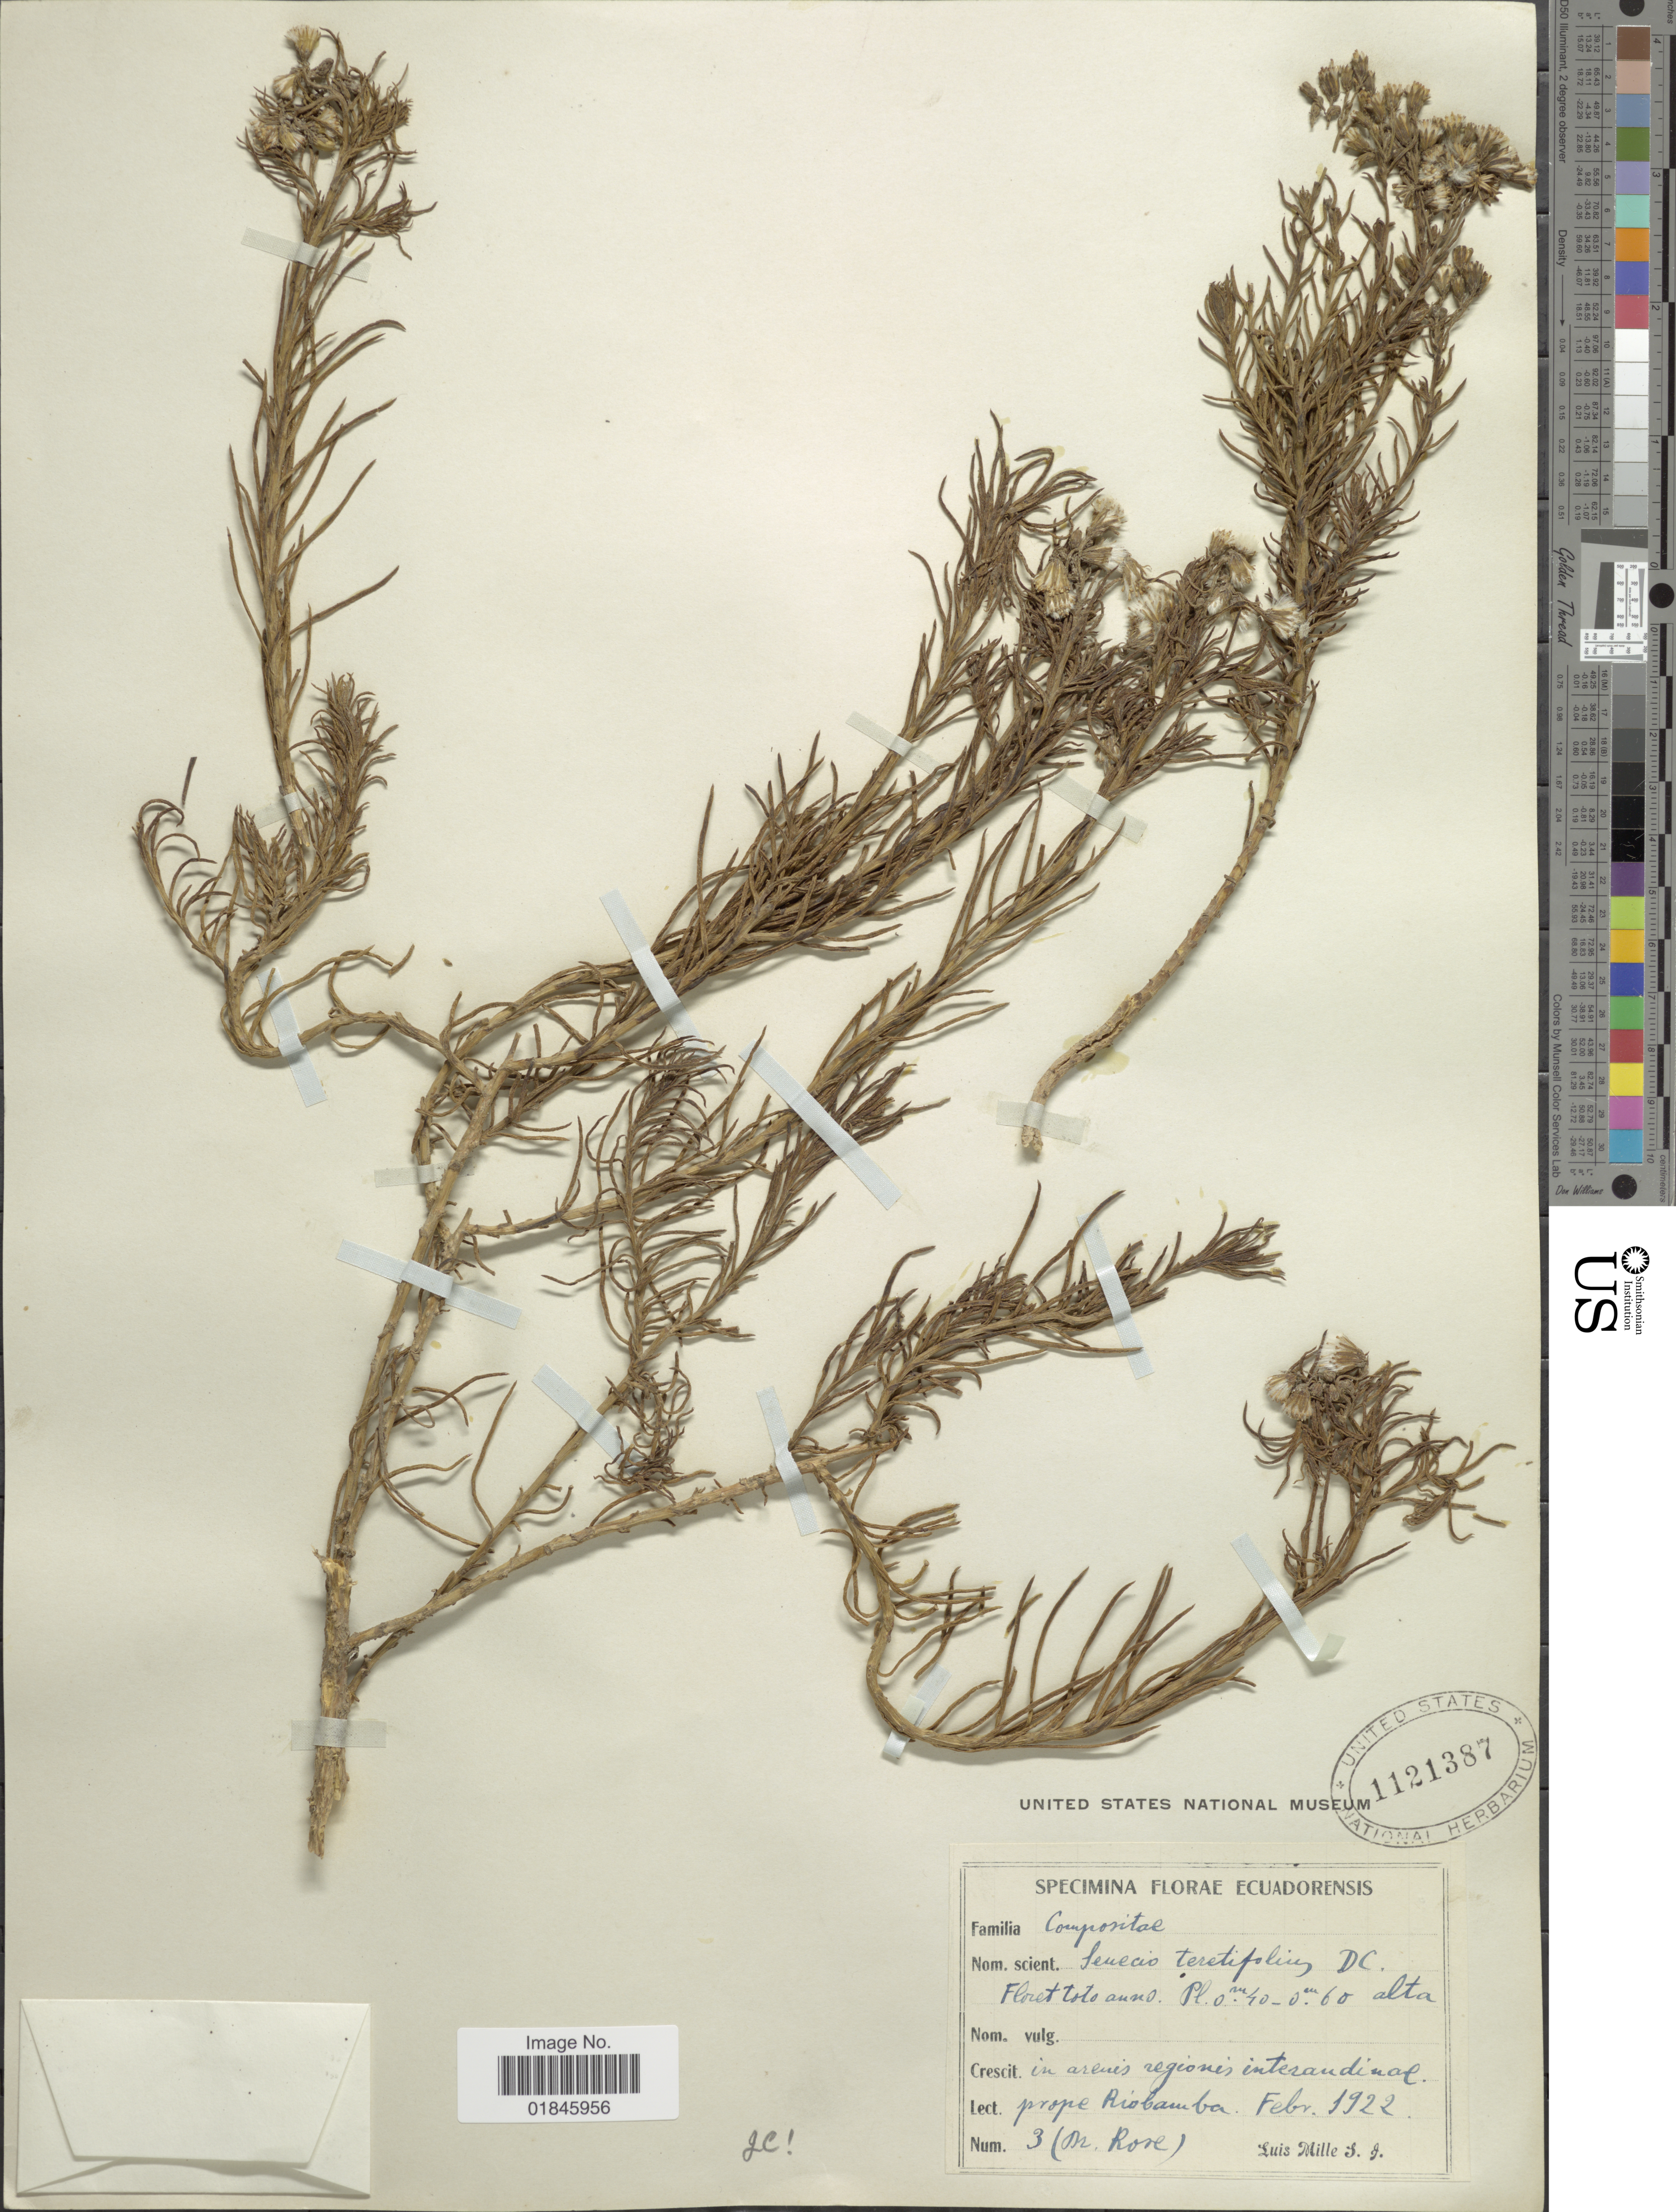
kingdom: Plantae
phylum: Tracheophyta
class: Magnoliopsida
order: Asterales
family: Asteraceae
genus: Pentacalia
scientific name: Pentacalia teretifolia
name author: (Kunth) Cuatrec.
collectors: L. Mille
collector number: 3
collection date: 1922-02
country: Ecuador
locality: In arenis regionis interandinis prope Riobamba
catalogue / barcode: US 1121387